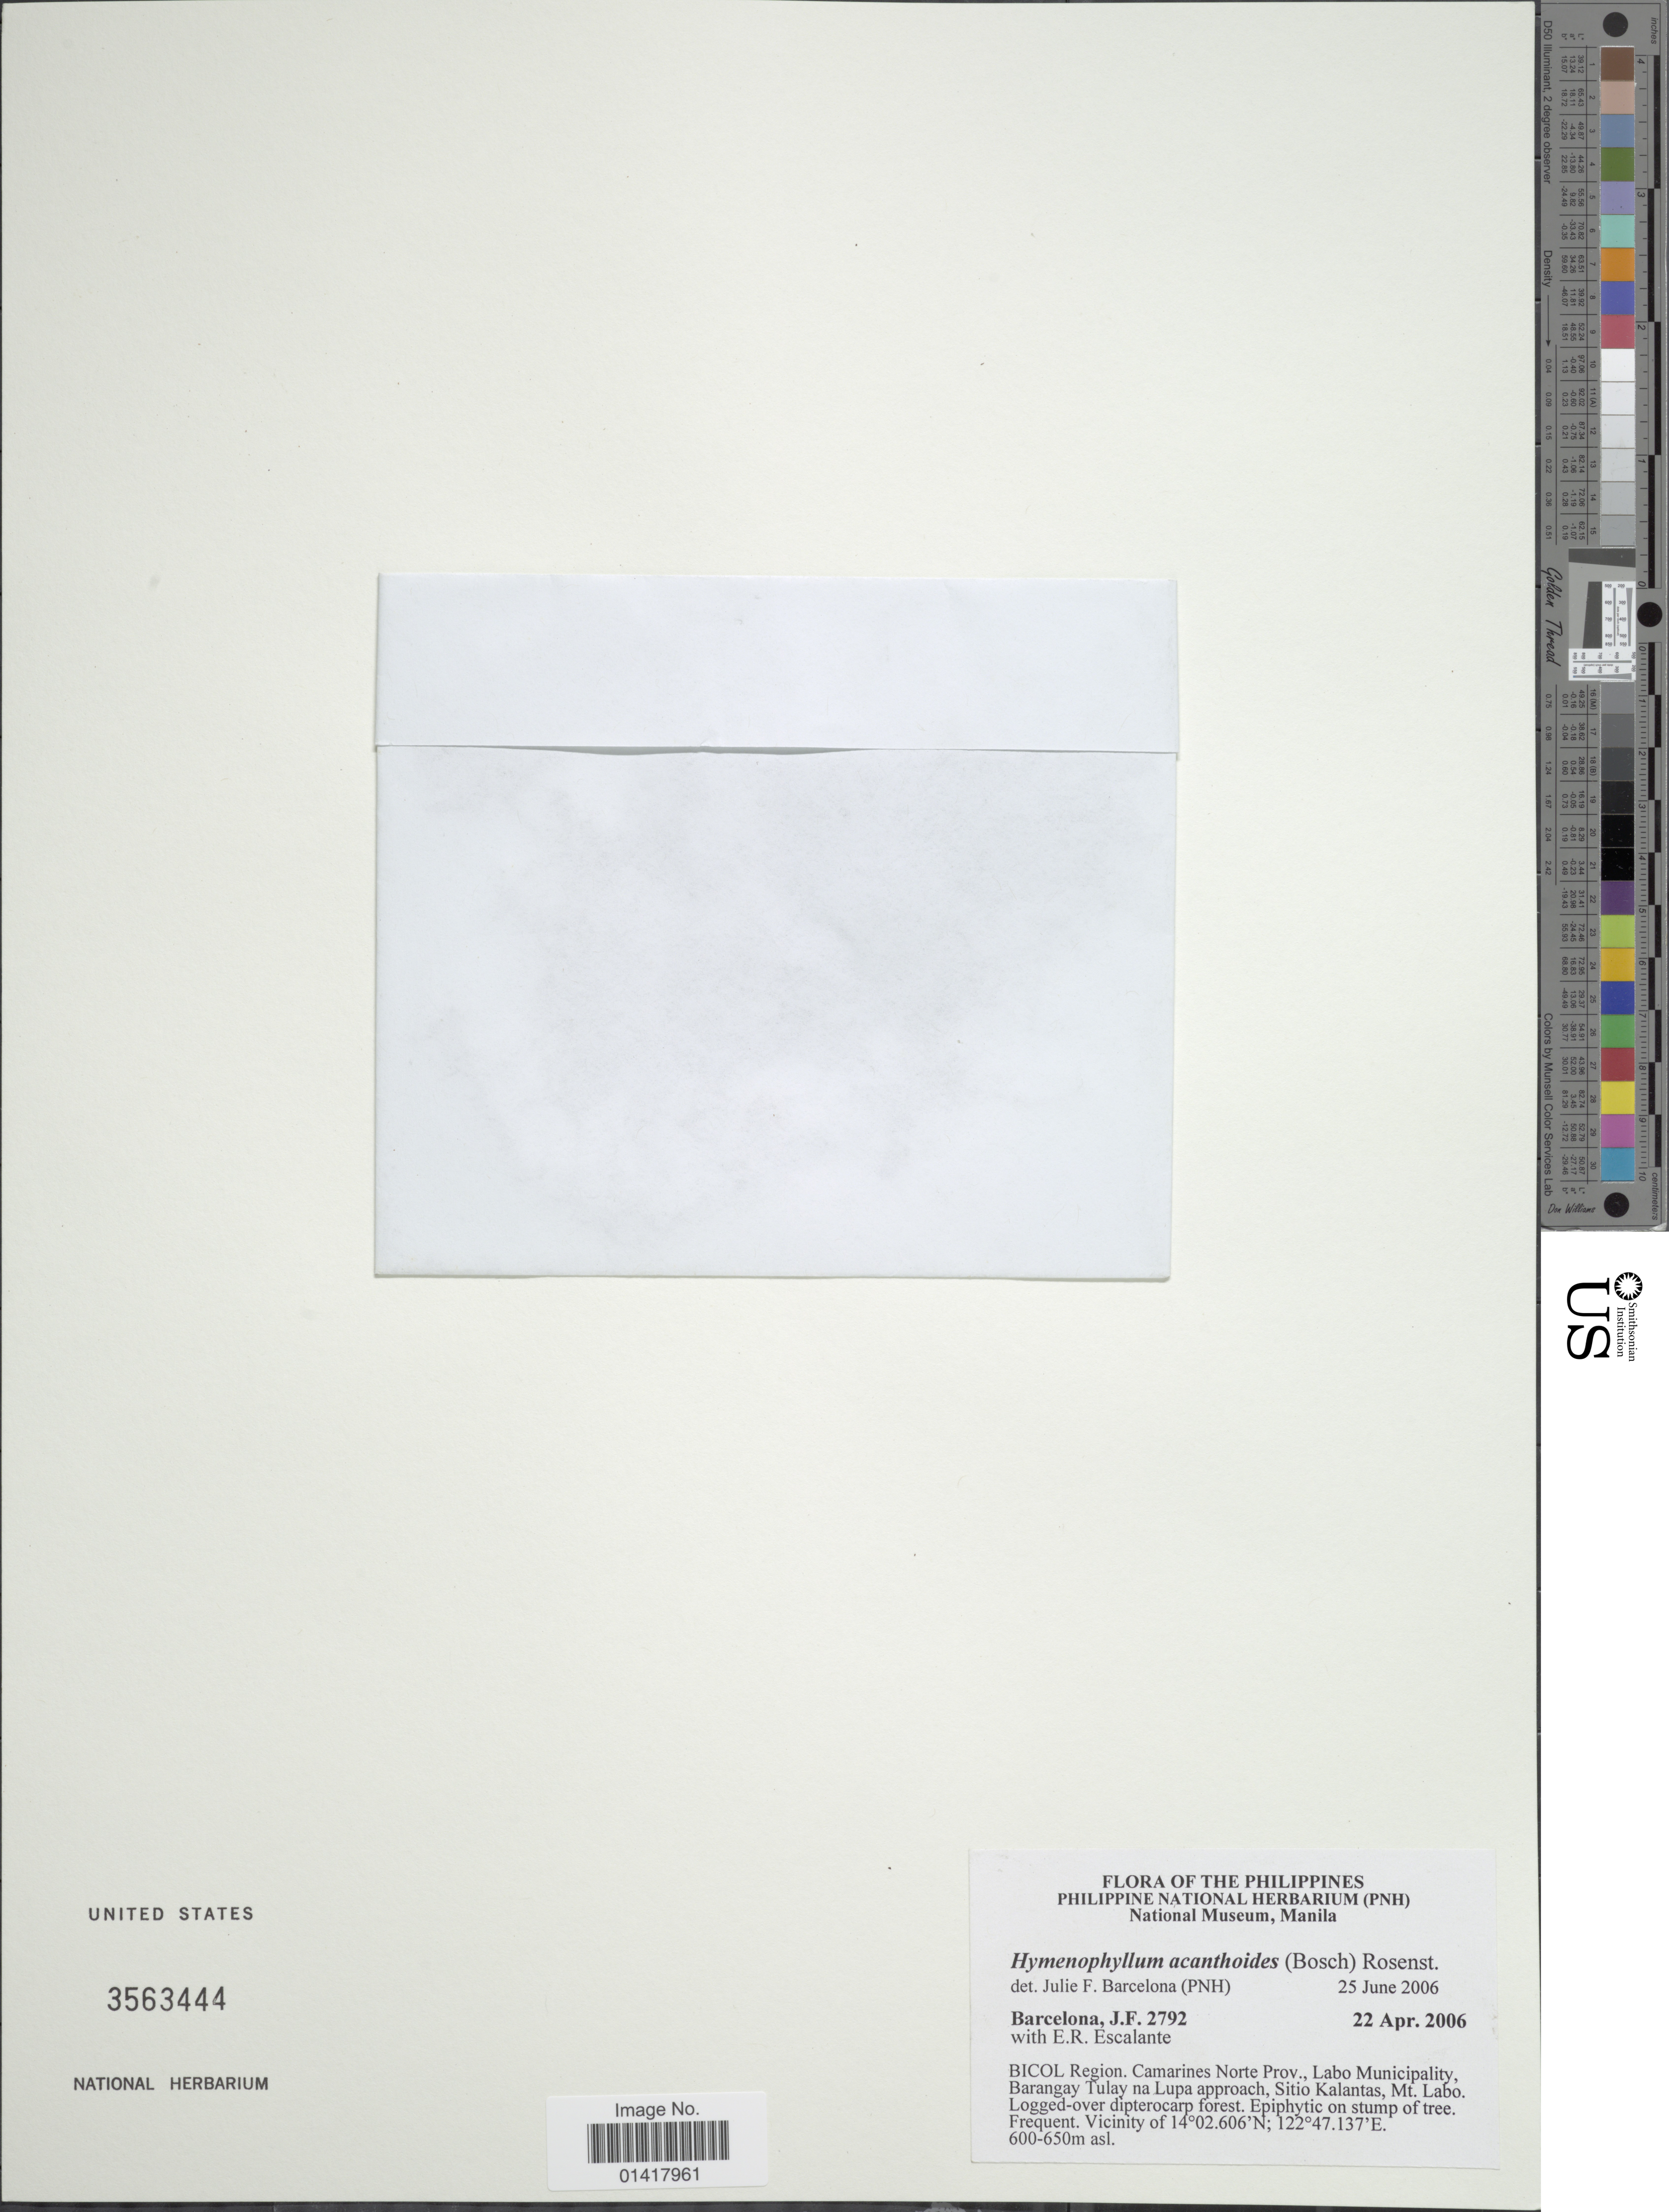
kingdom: Plantae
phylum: Tracheophyta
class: Polypodiopsida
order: Hymenophyllales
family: Hymenophyllaceae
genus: Hymenophyllum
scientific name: Hymenophyllum acanthoides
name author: (Bosch) Rosenst.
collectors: J. F. Barcelona & E. Escalante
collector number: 2792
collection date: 2006-04-22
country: Philippines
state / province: Bicol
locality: Bicol Region, Camarines Norte Prov., Labo Municipality, Barangay Tulay na Lupa approach, Sitio Kalantas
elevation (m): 600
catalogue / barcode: US 3563444